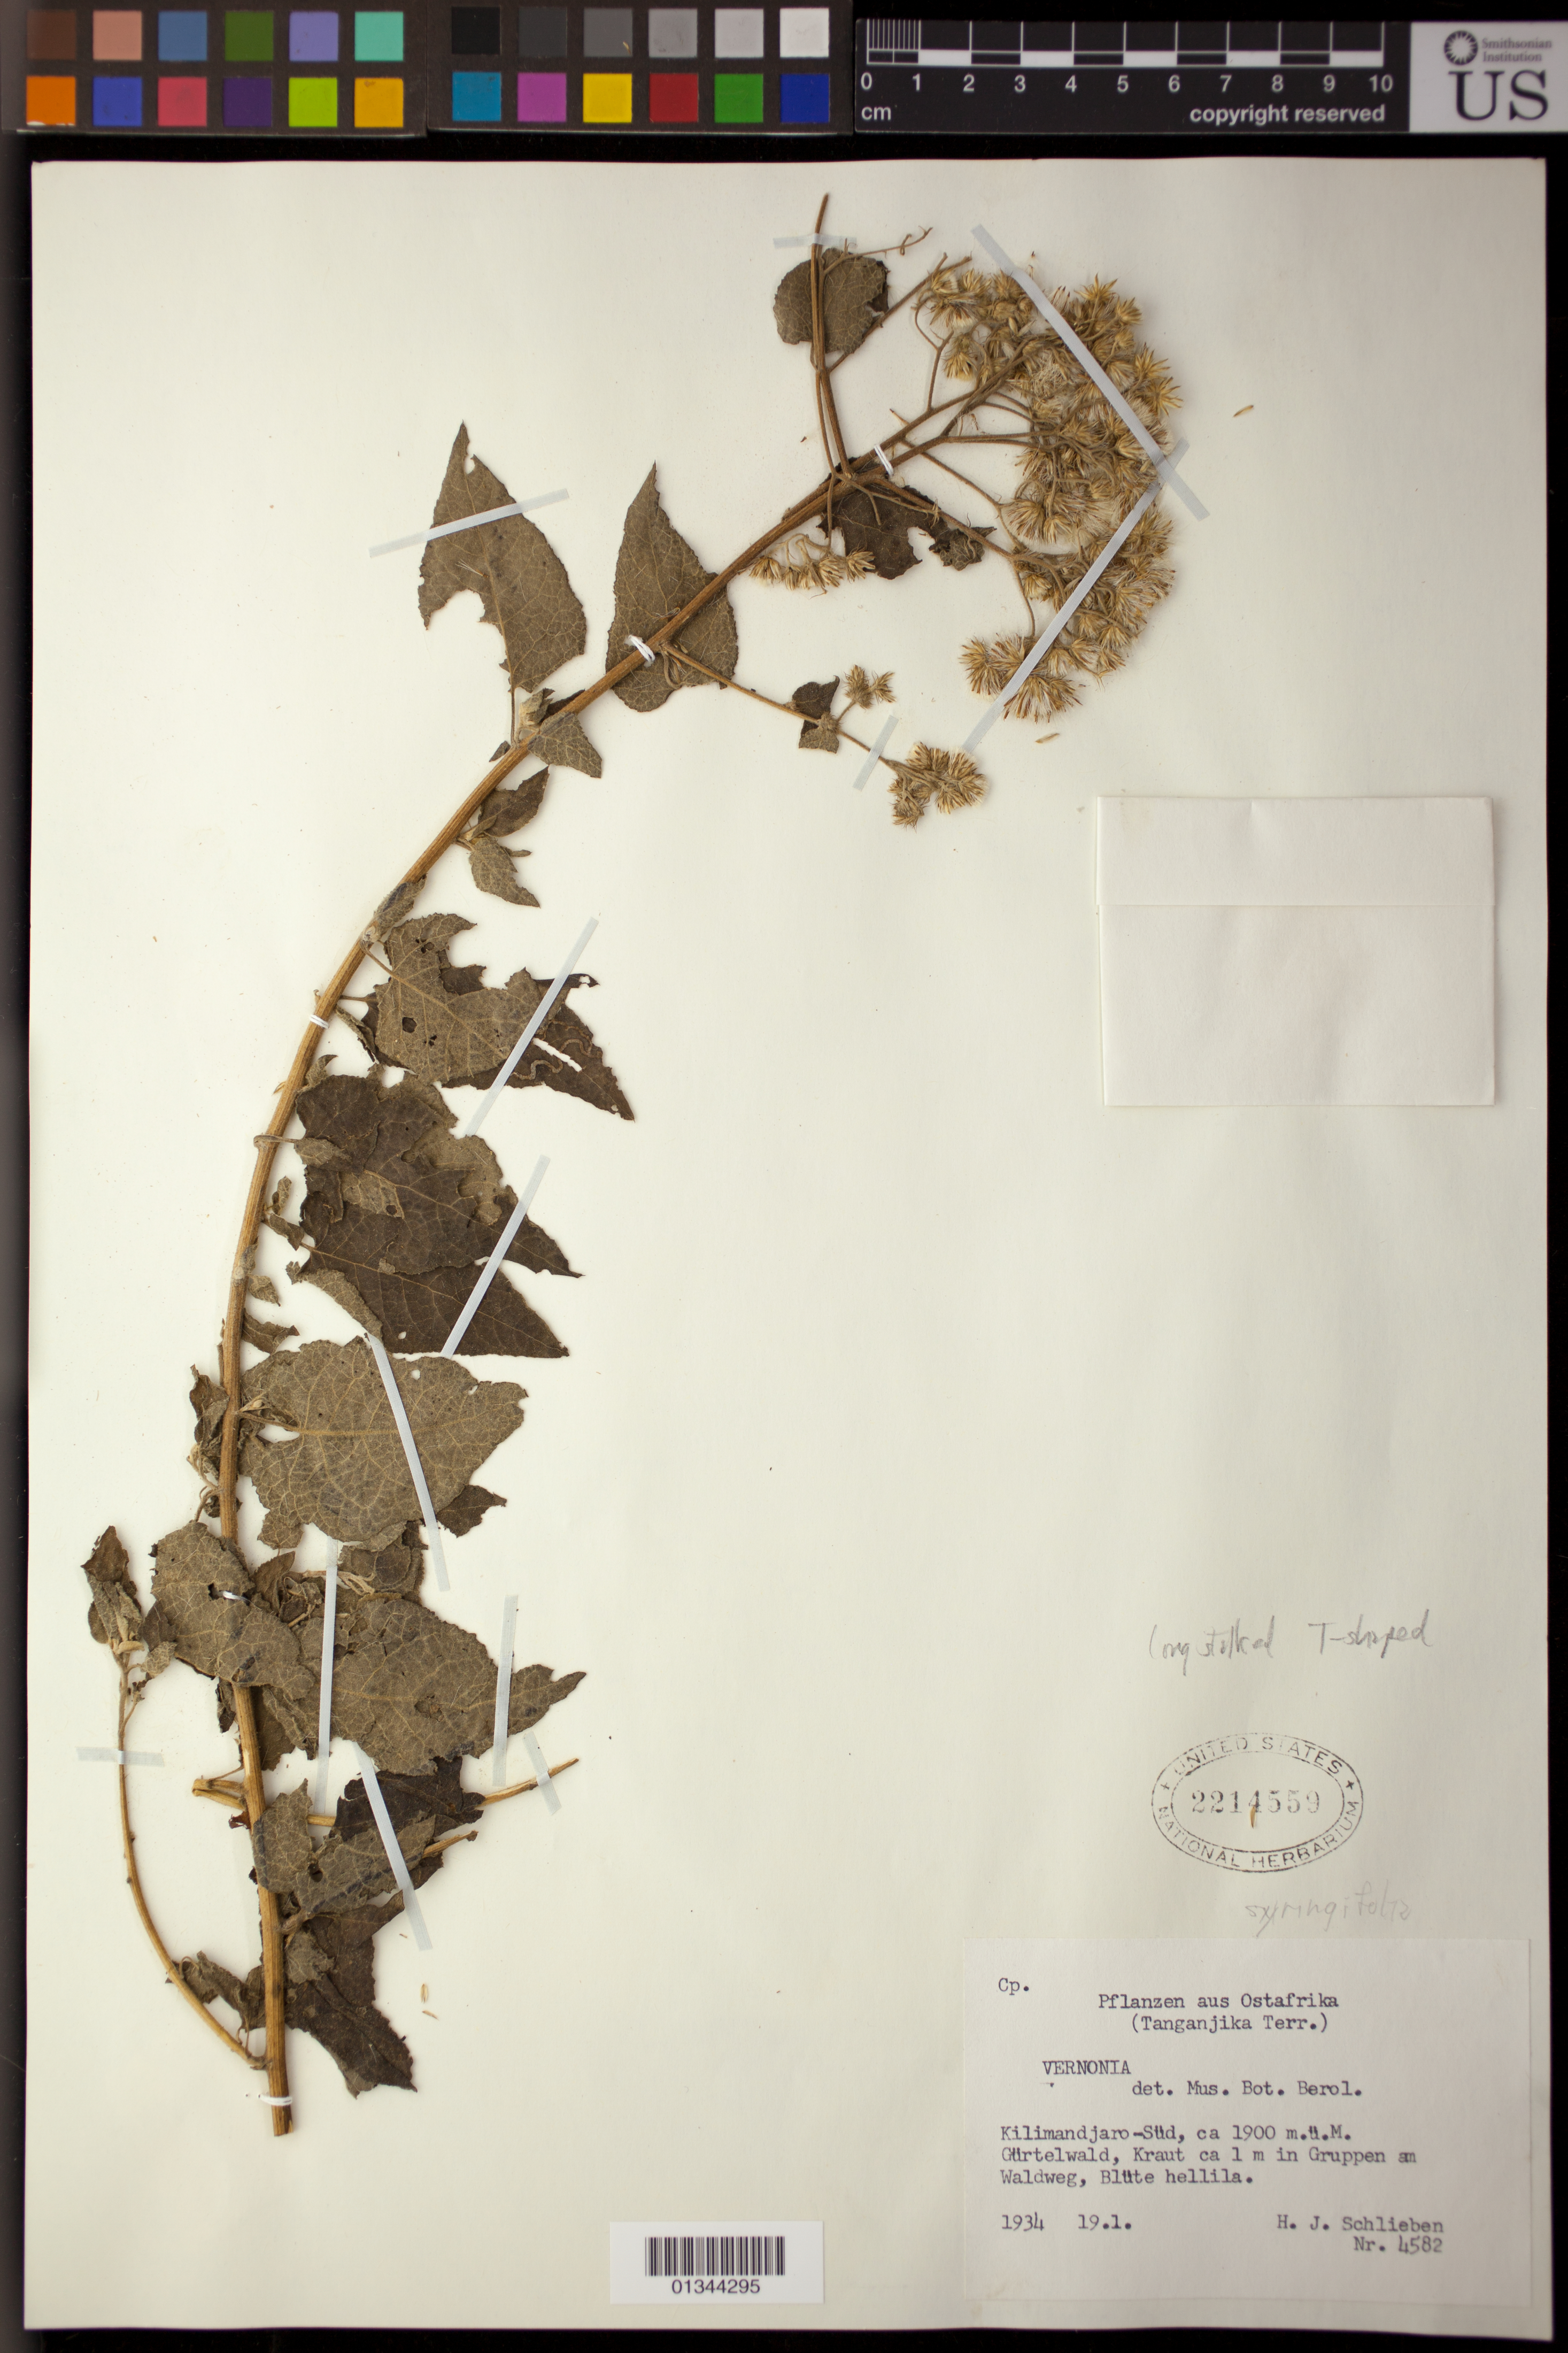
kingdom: Plantae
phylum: Tracheophyta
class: Magnoliopsida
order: Asterales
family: Asteraceae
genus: Vernonia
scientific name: Vernonia syringifolia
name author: O. Hoffm.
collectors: H. J. Schlieben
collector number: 4582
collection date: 1934-01-19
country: Tanzania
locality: Ostafrika, Tanganjika Terr., Kilimanjaro-Süd, Gürtelwald, Kraut ca 1 m in Gruppen am Waldweg, Blüte hellila.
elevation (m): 1900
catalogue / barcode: US 2214559